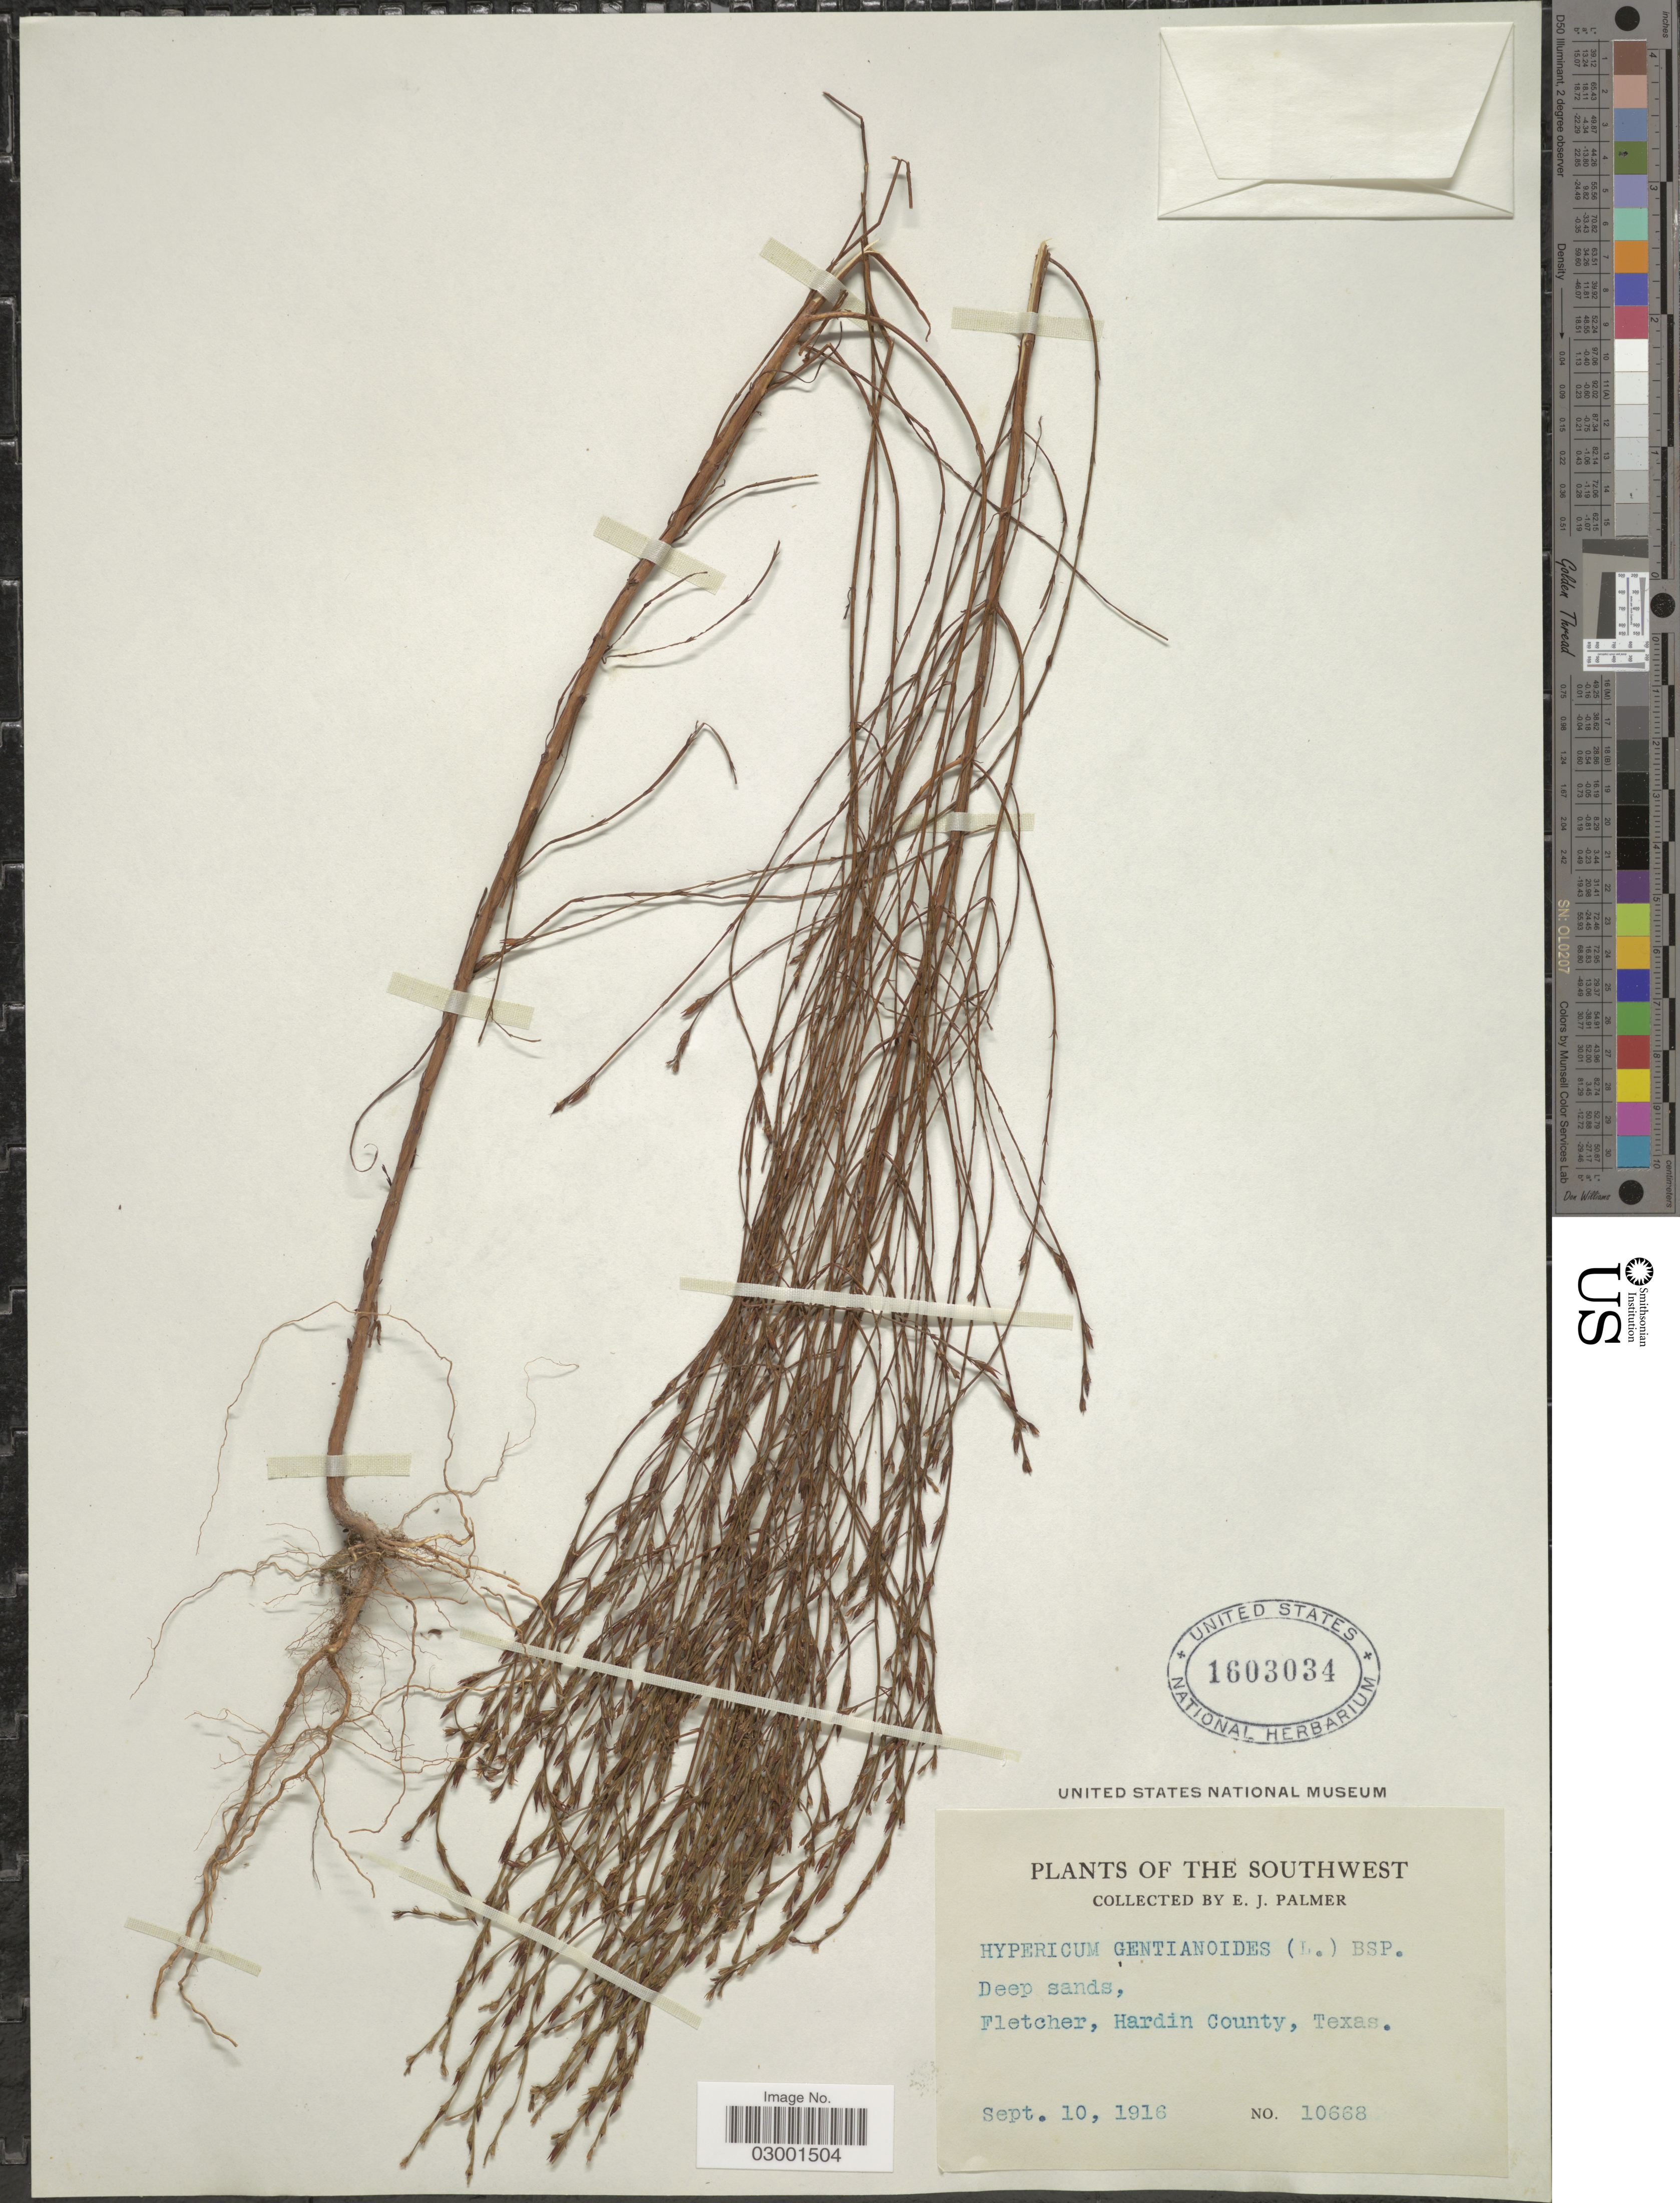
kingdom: Plantae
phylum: Tracheophyta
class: Magnoliopsida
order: Malpighiales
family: Hypericaceae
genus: Hypericum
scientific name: Hypericum gentianoides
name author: (L.) Britton, Stearns & Poggenb.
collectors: E. J. Palmer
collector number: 10668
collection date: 1916-09-10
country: United States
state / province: Texas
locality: Southwest. Fletcher, Hardin County.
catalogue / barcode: US 1603034